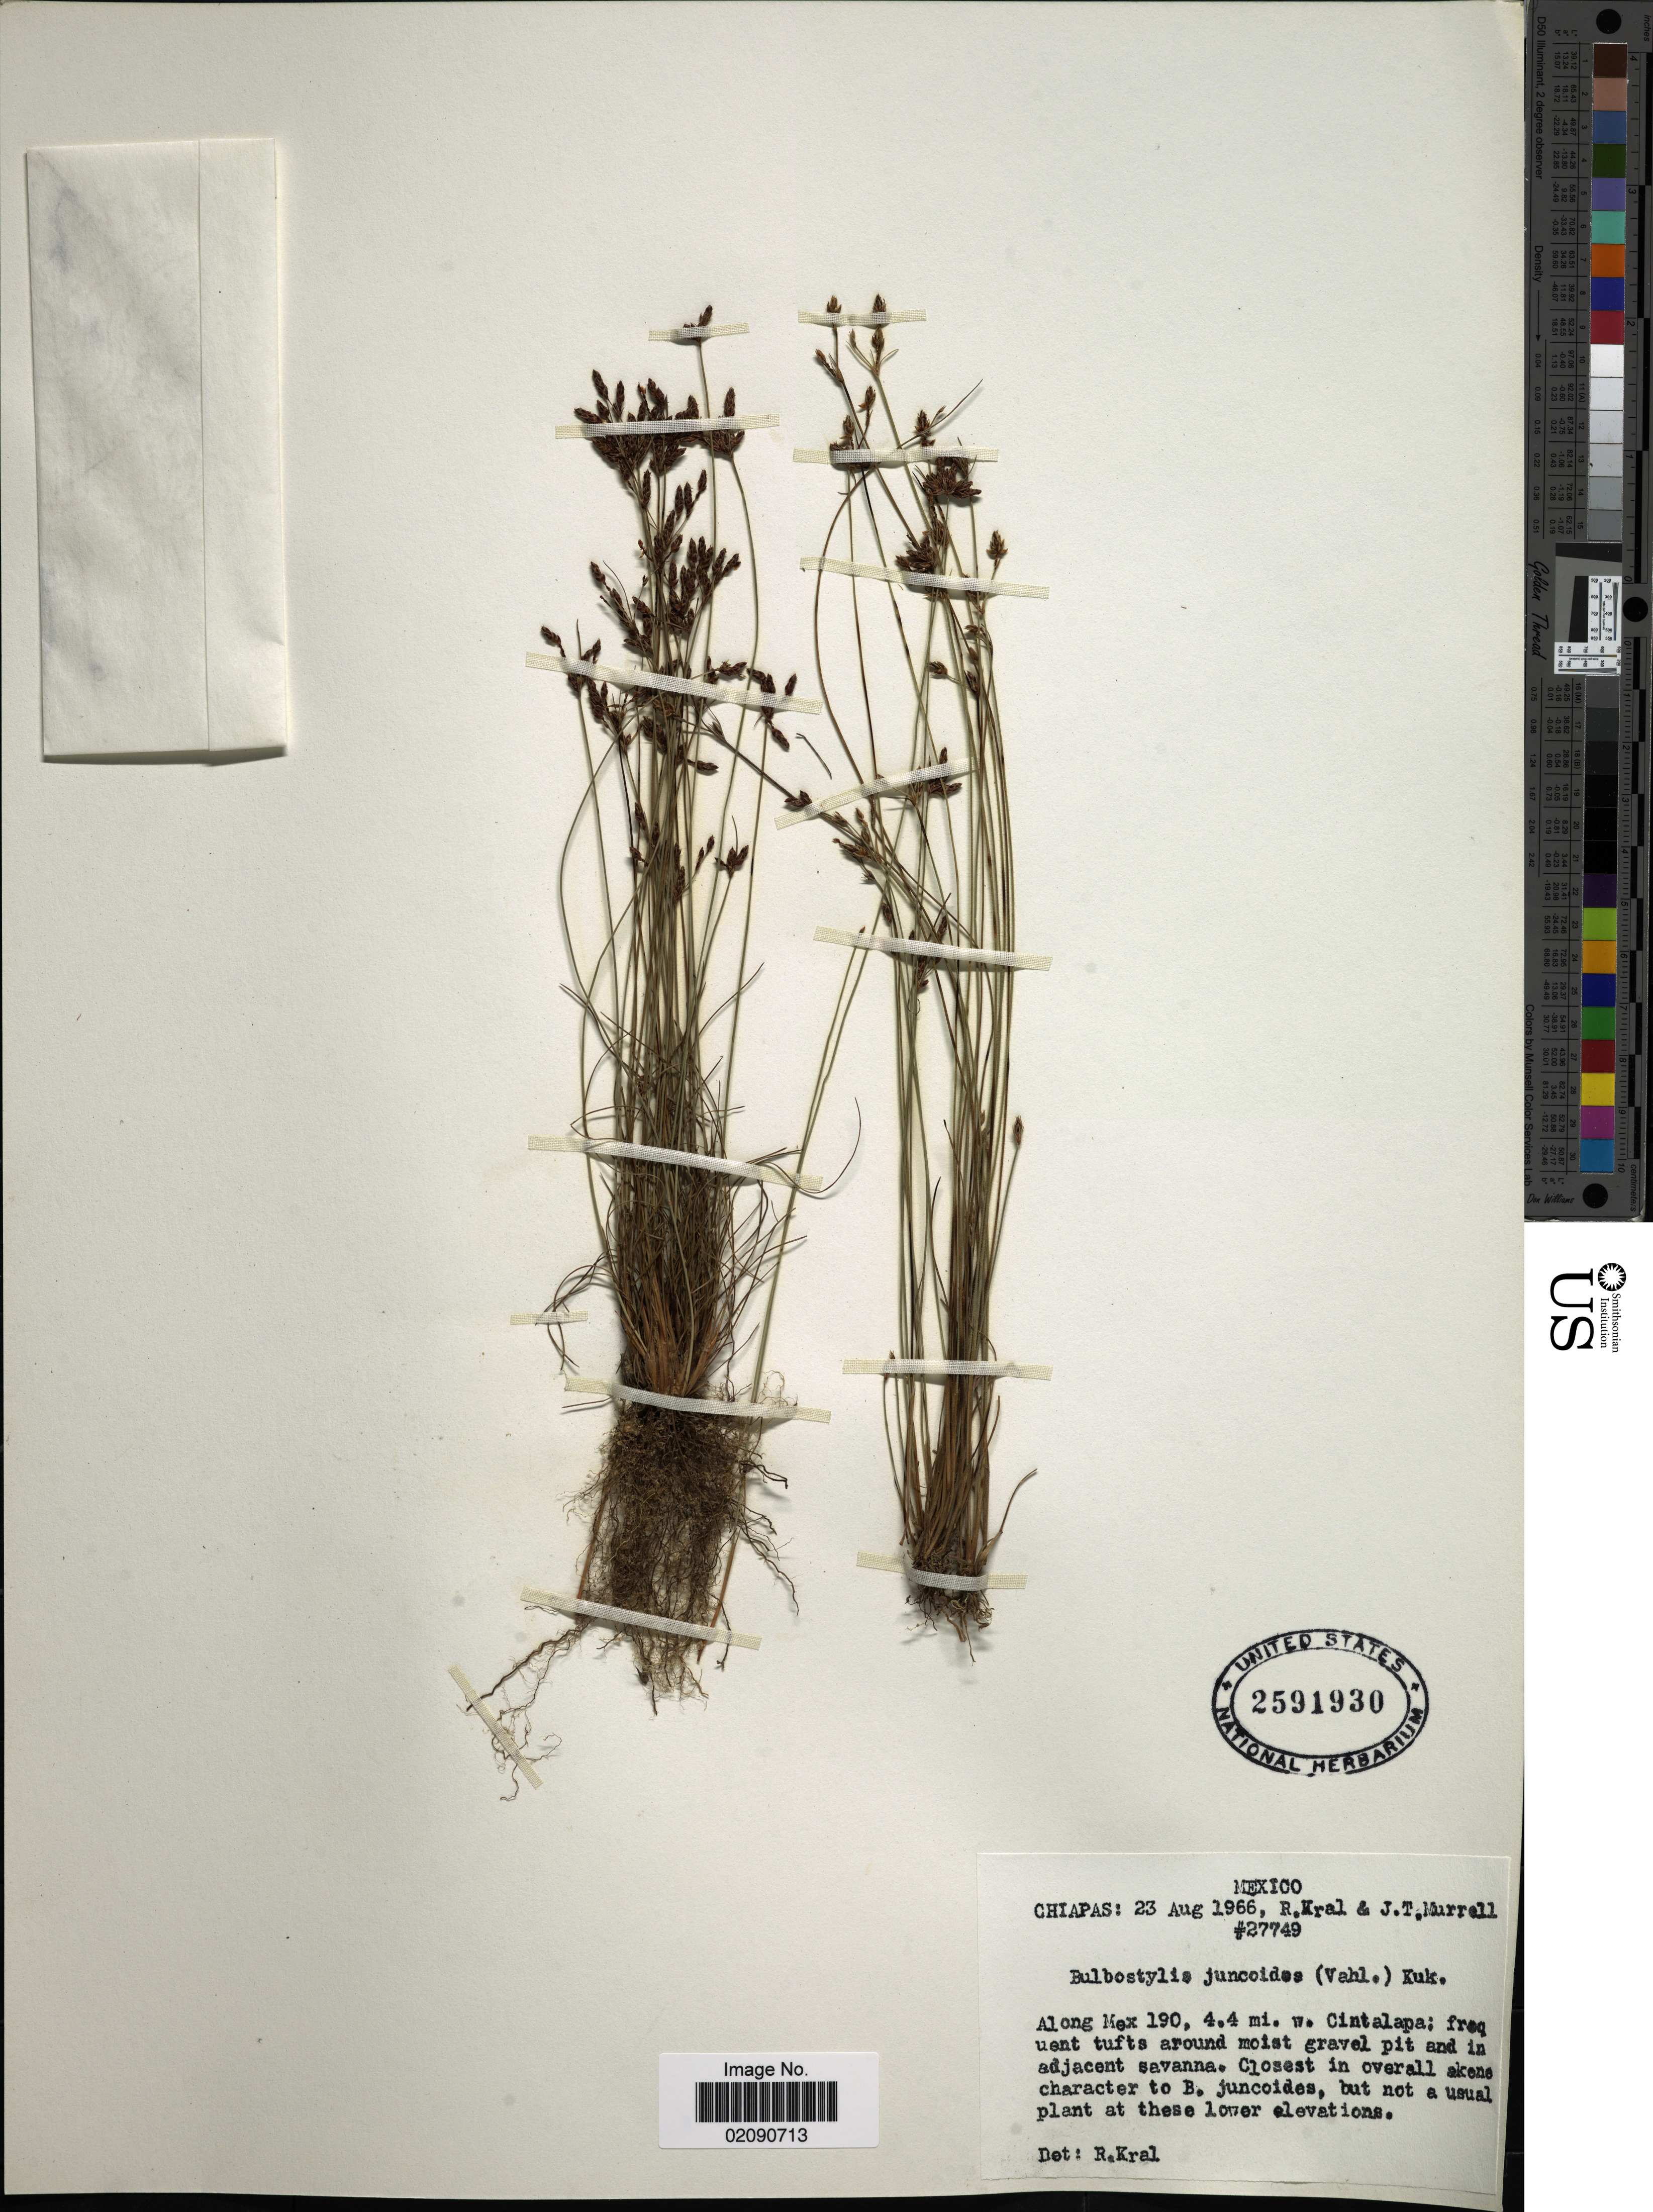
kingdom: Plantae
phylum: Tracheophyta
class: Liliopsida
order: Poales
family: Cyperaceae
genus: Bulbostylis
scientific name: Bulbostylis juncoides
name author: (Vahl) Kük. ex Herter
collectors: R. Kral & J. Murrell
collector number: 27749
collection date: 1966-08-23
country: Mexico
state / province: Chiapas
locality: Along Mex 190, 4.4 mi. w. Cintalapa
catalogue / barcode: US 2591930